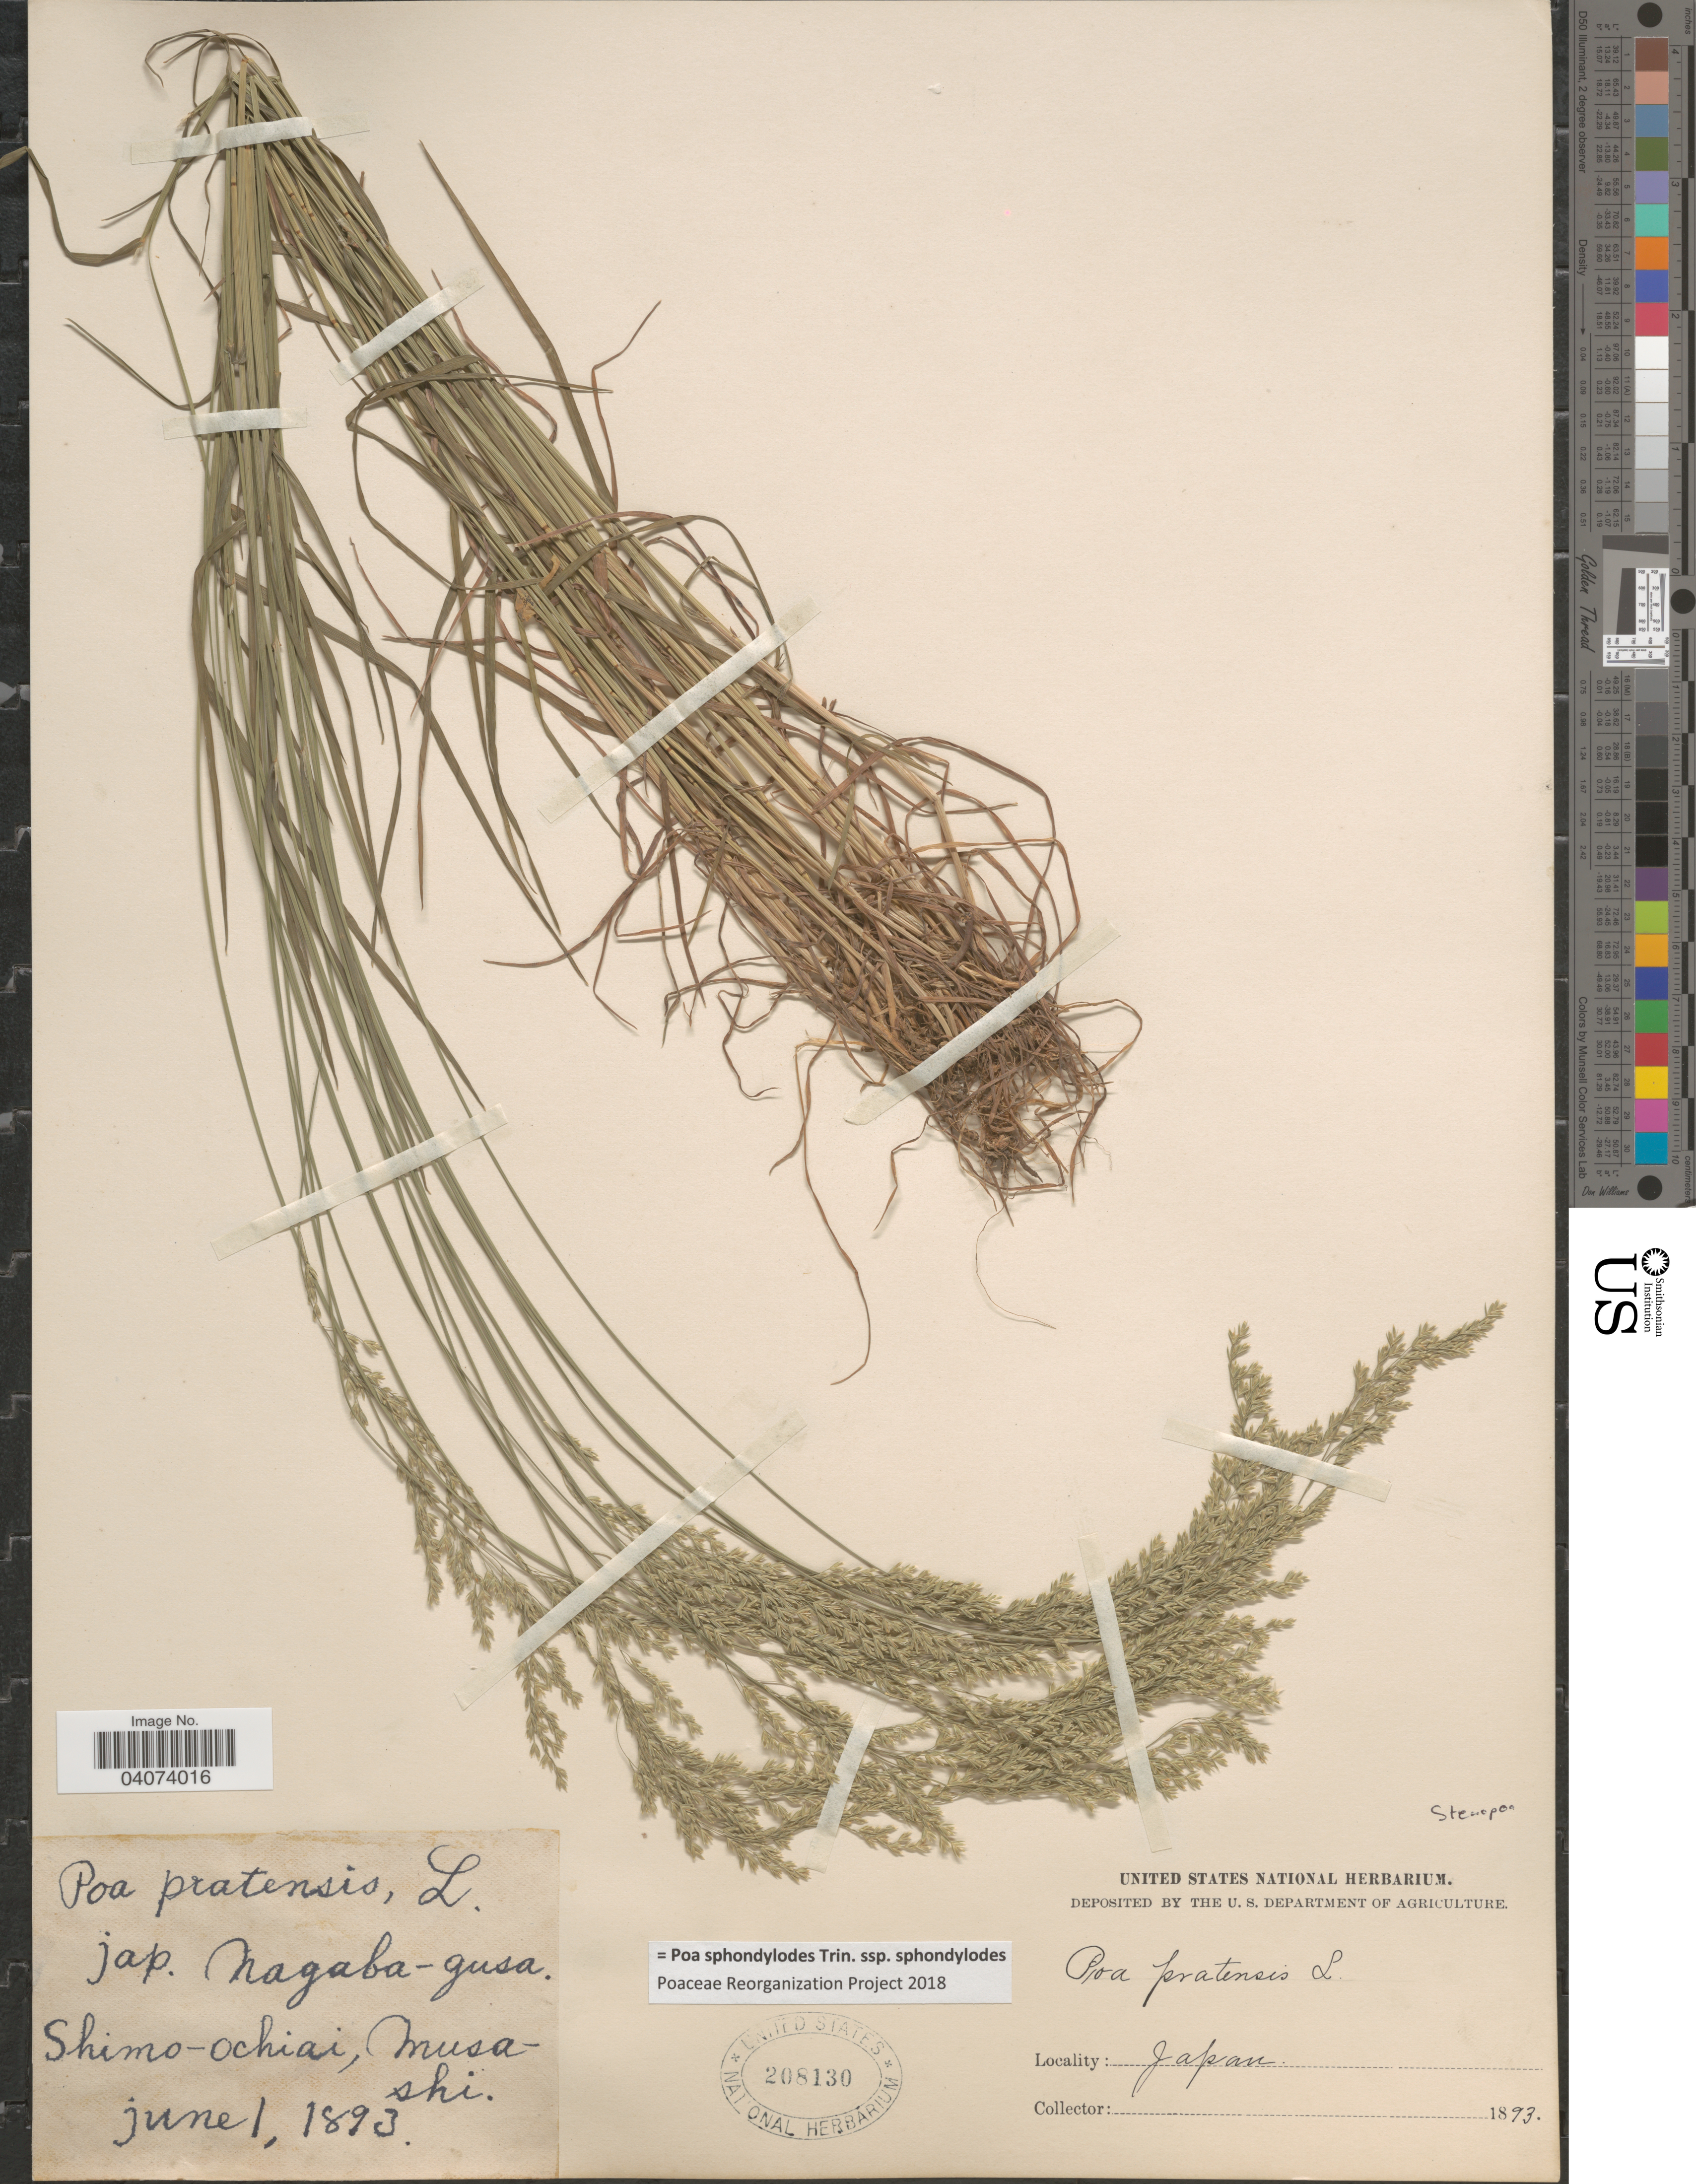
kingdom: Plantae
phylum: Tracheophyta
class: Liliopsida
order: Poales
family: Poaceae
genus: Poa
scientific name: Poa sphondylodes subsp. sphondylodes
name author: Trin.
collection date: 1893-06-01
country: Japan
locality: Nagaba-gusa. Shimo-ochiai.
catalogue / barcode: US 208130